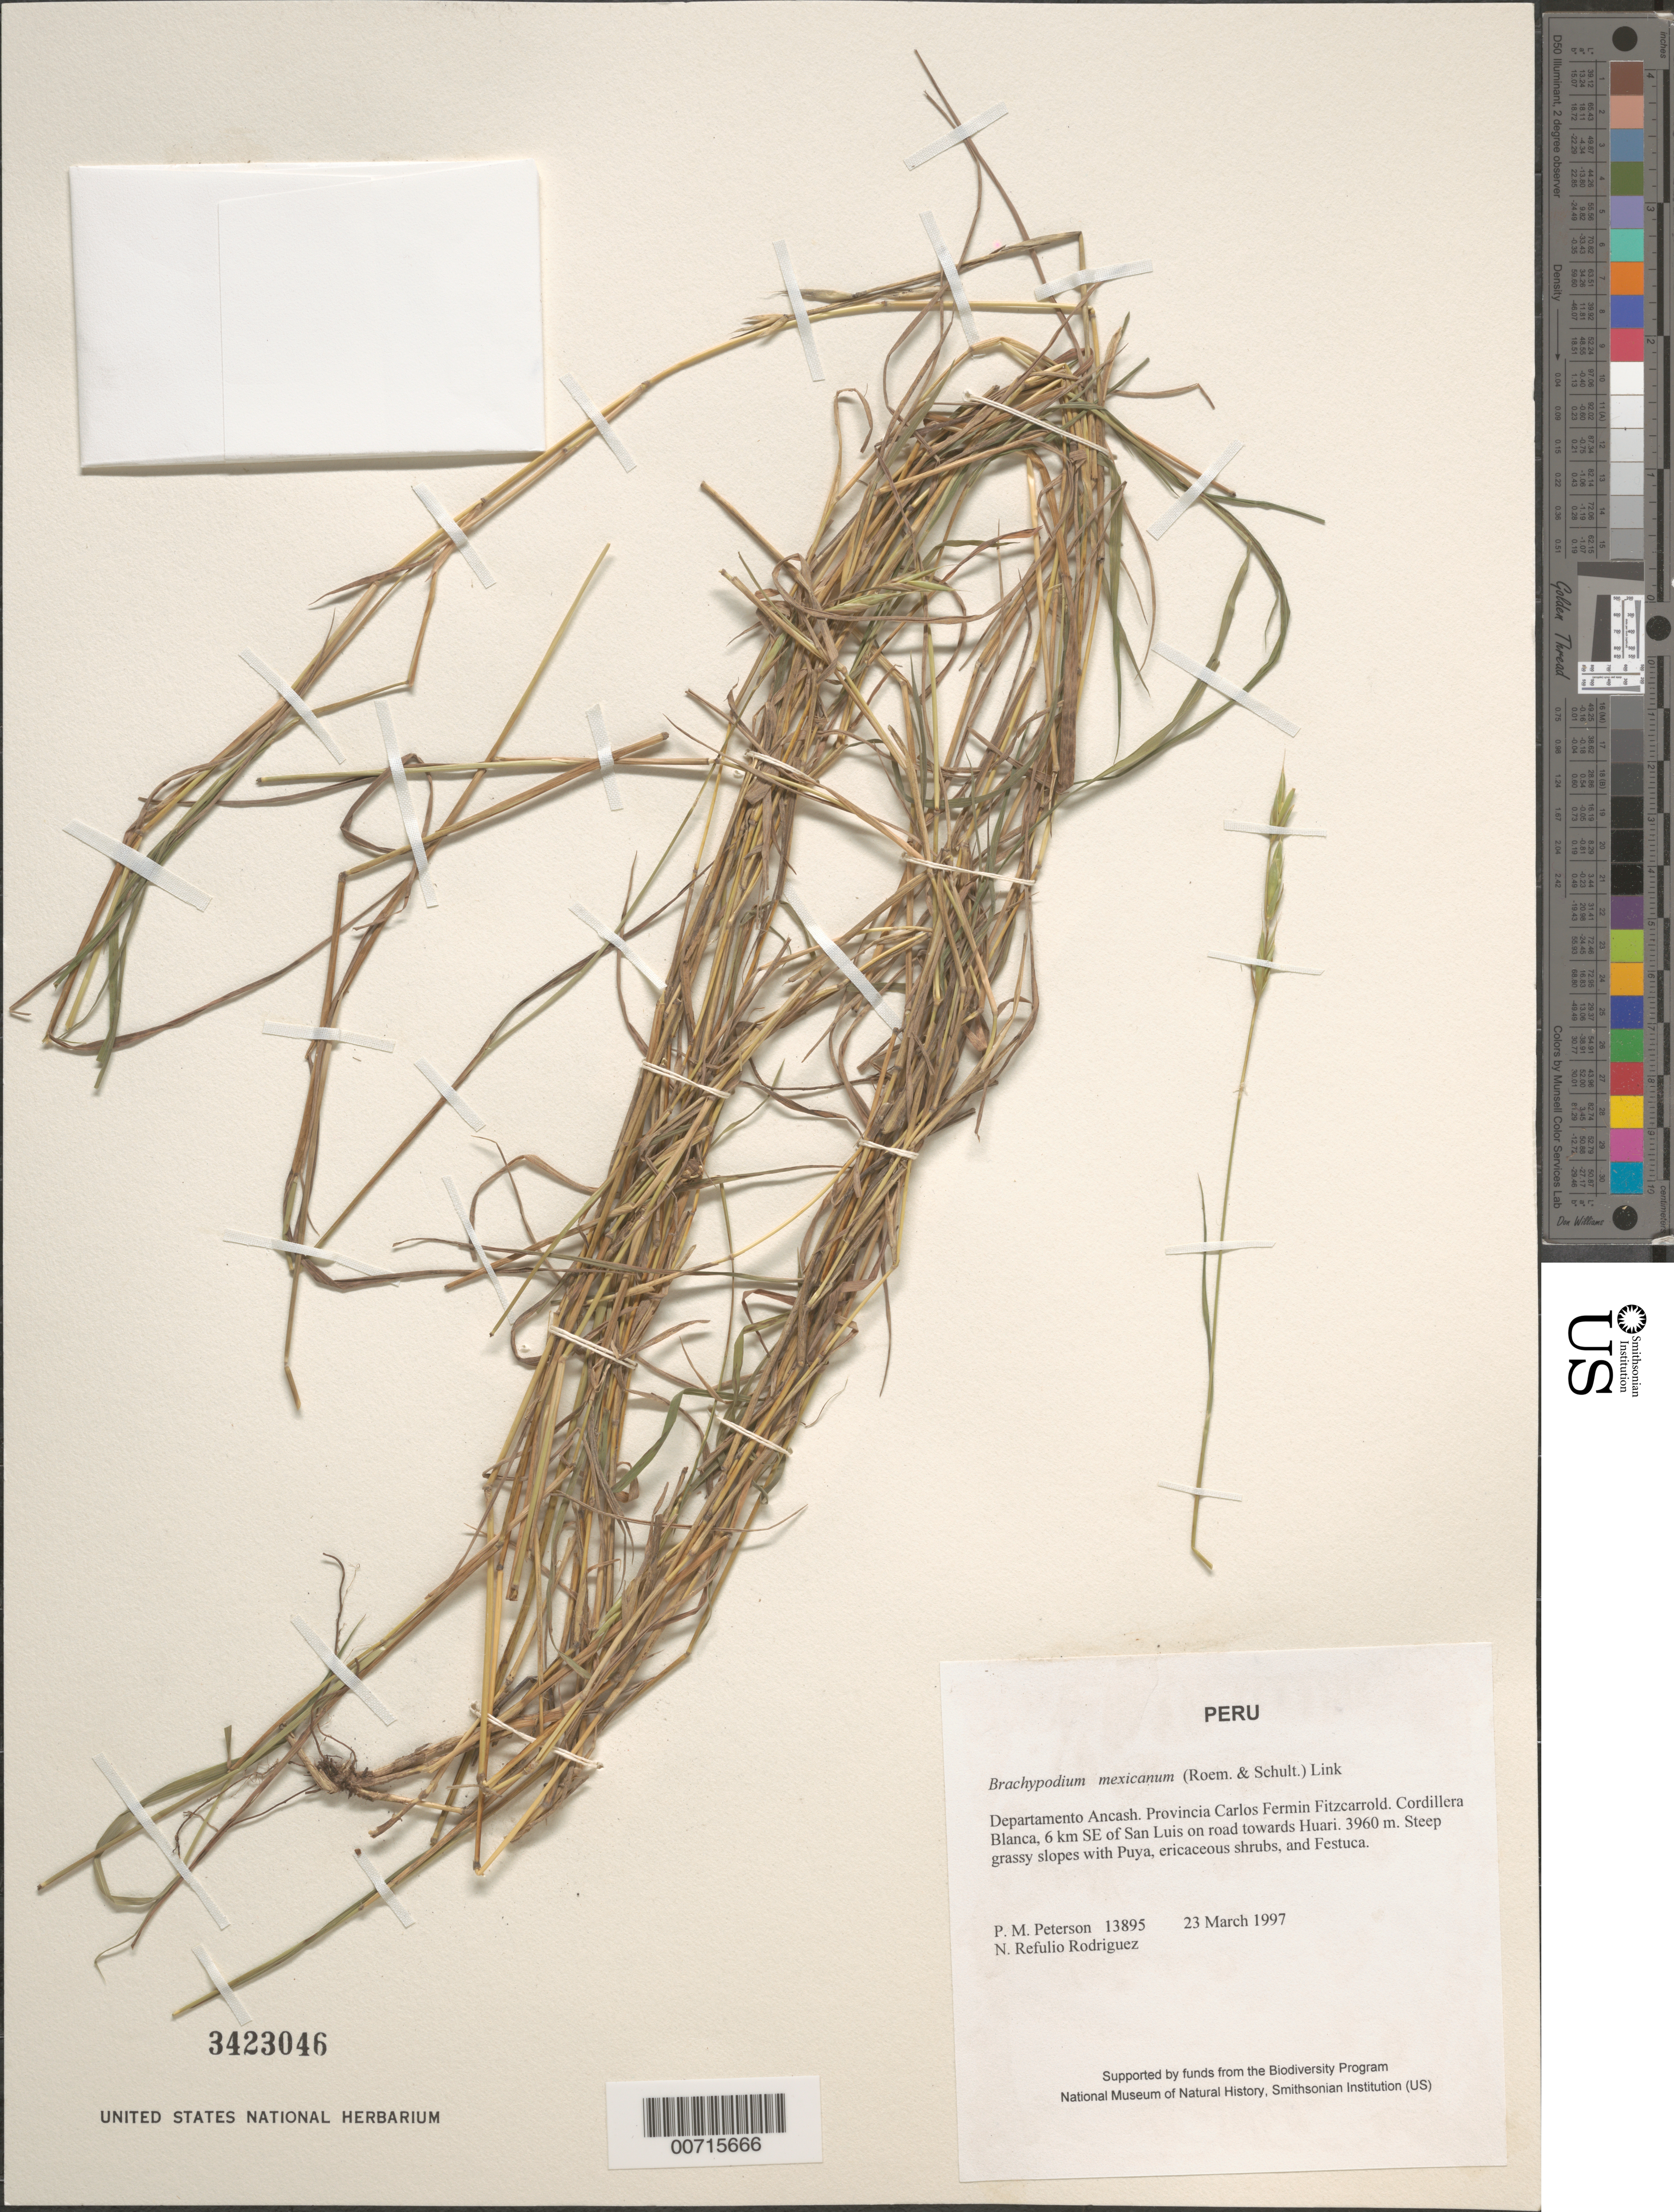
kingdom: Plantae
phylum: Tracheophyta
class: Liliopsida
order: Poales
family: Poaceae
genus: Brachypodium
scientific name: Brachypodium mexicanum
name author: (Roem. & Schult.) Link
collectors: P. M. Peterson & N. Refulio-Rodríguez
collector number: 13895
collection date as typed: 23 Mar 1997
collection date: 1997-03-23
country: Peru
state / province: Ancash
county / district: Carlos Fermin Fitzcarrald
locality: Cordillera Blanca, 6 km SE of San Luis on road towards Huari.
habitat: Steep grassy slopes with Puya, ericaceous shrubs, and Festuca.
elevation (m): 3960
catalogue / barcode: US 3423046